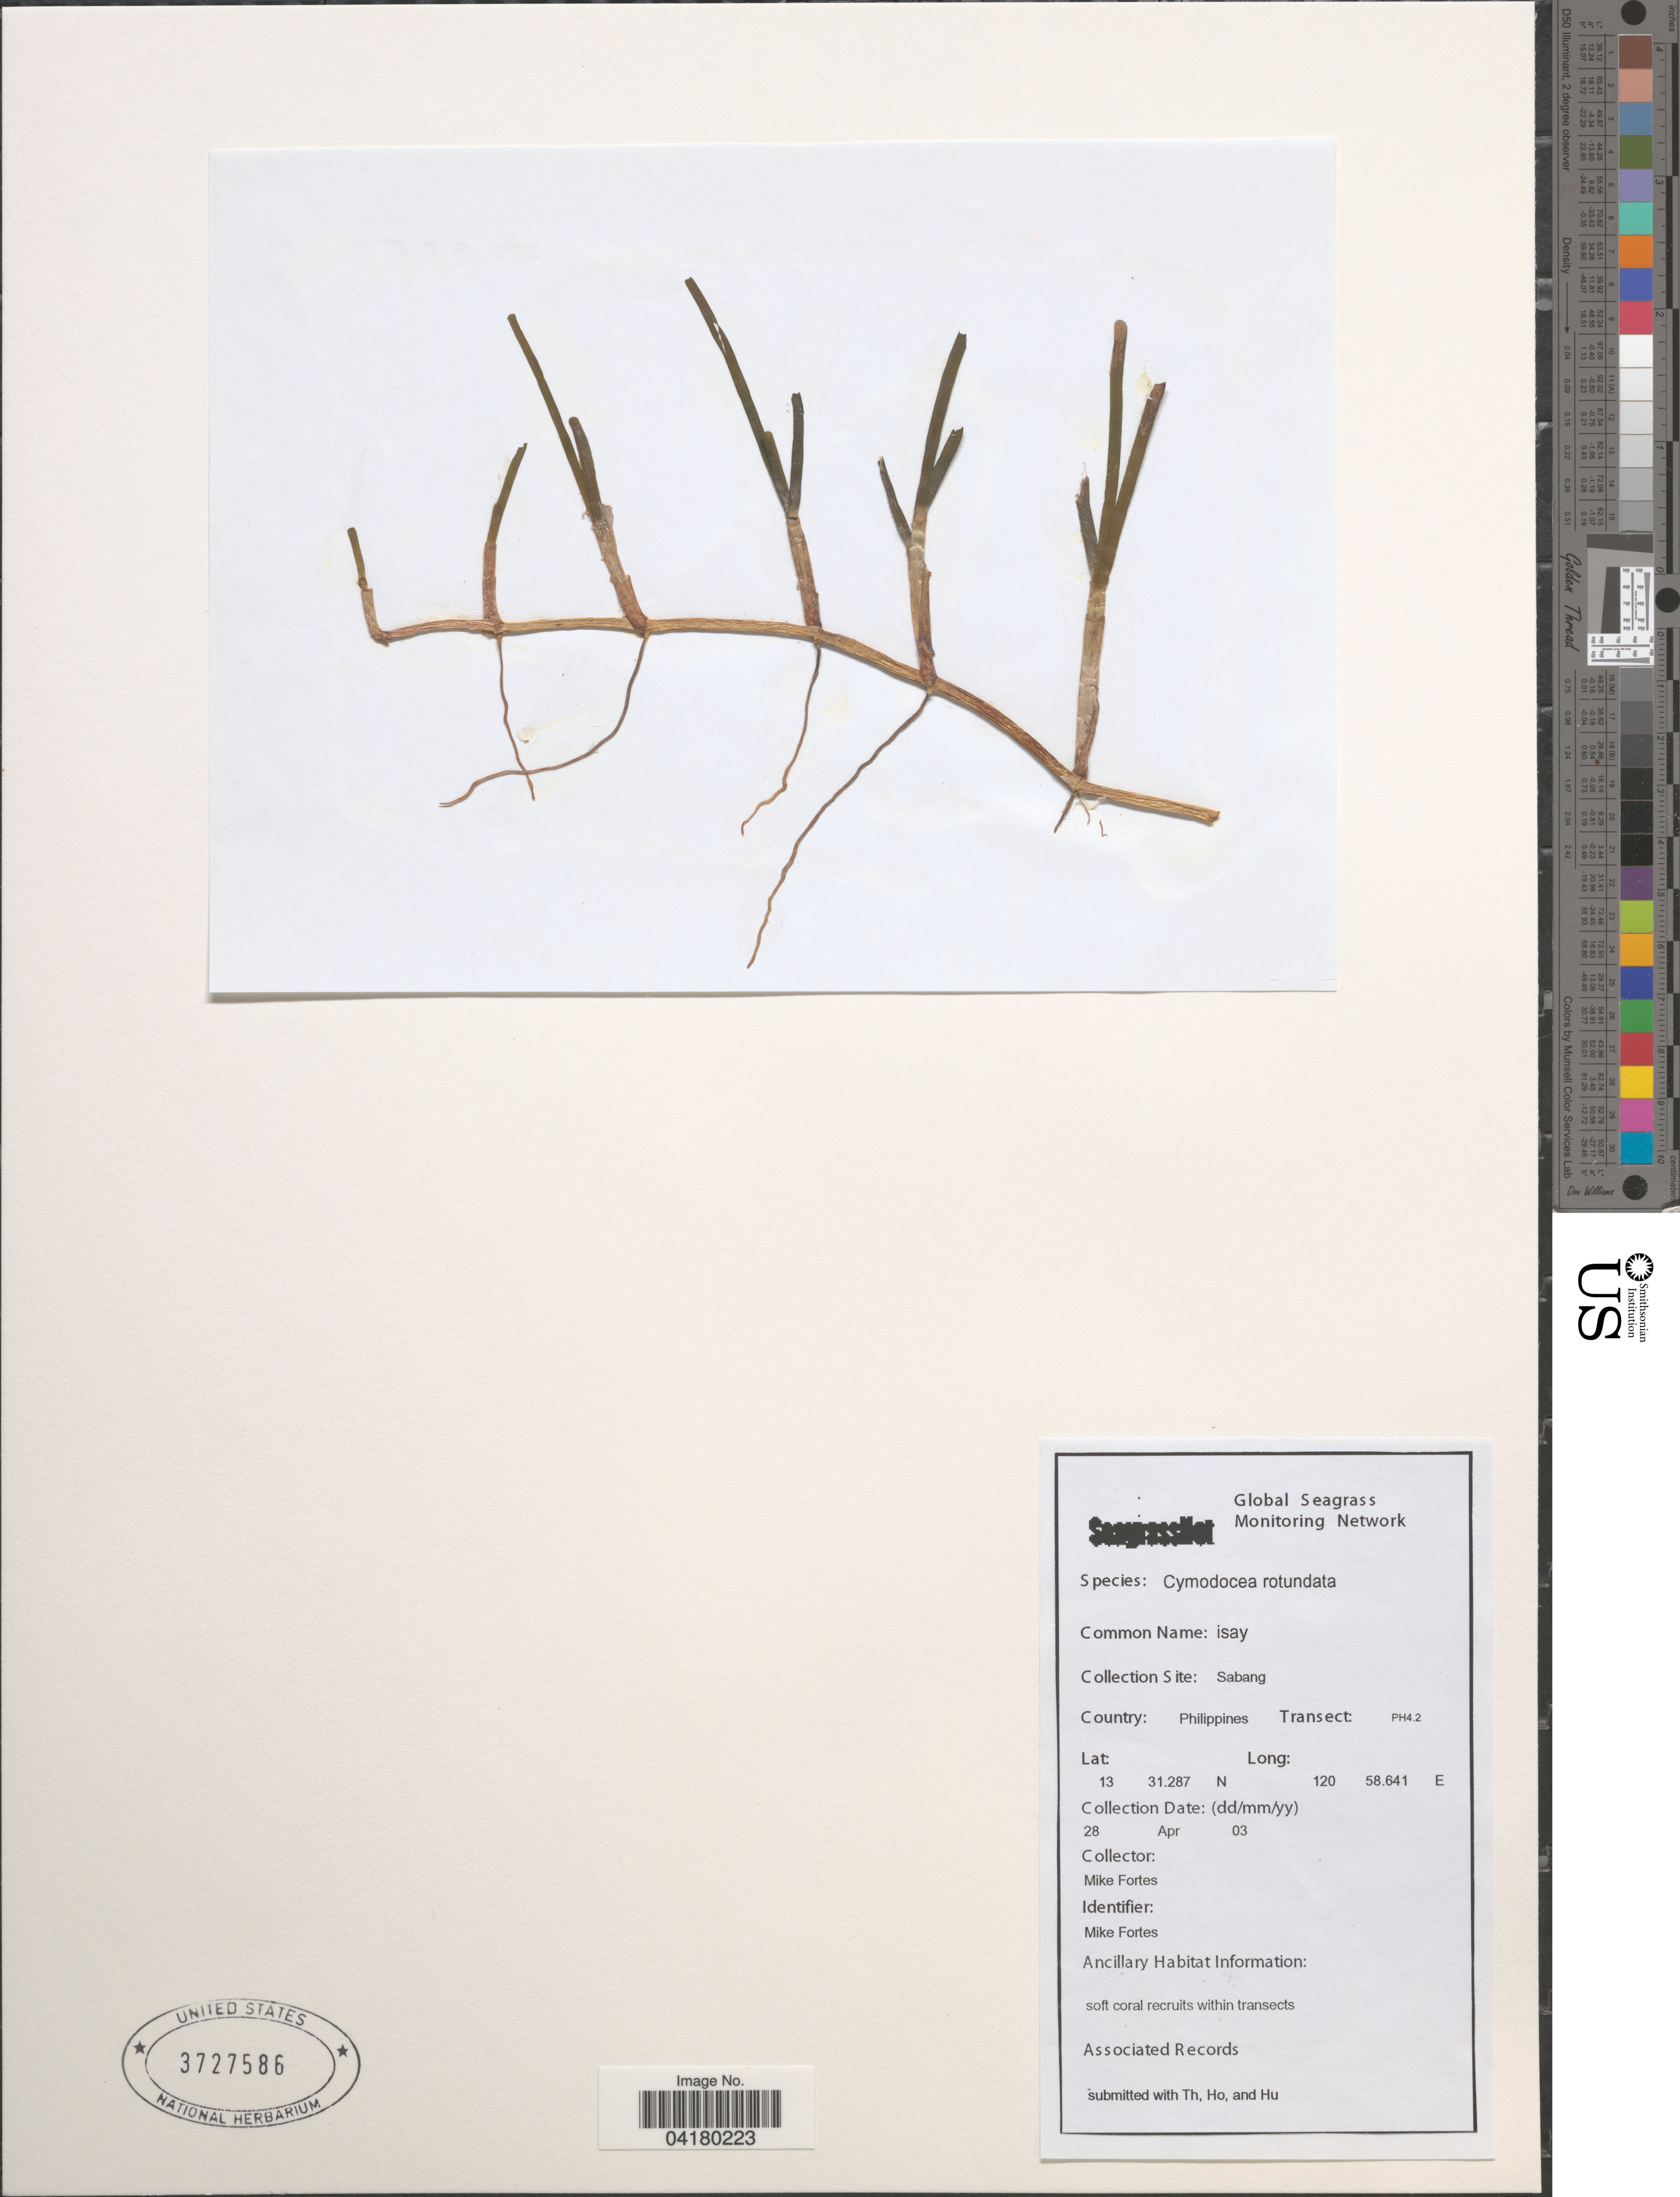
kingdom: Plantae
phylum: Tracheophyta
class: Liliopsida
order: Alismatales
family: Cymodoceaceae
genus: Cymodocea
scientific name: Cymodocea rotundata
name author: Asch. & Schweinf.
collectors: M. Fortes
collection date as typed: Transcribed d/m/y: 28/4/3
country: Philippines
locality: Sabang. Transect: PH4.2.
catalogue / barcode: US 3727586